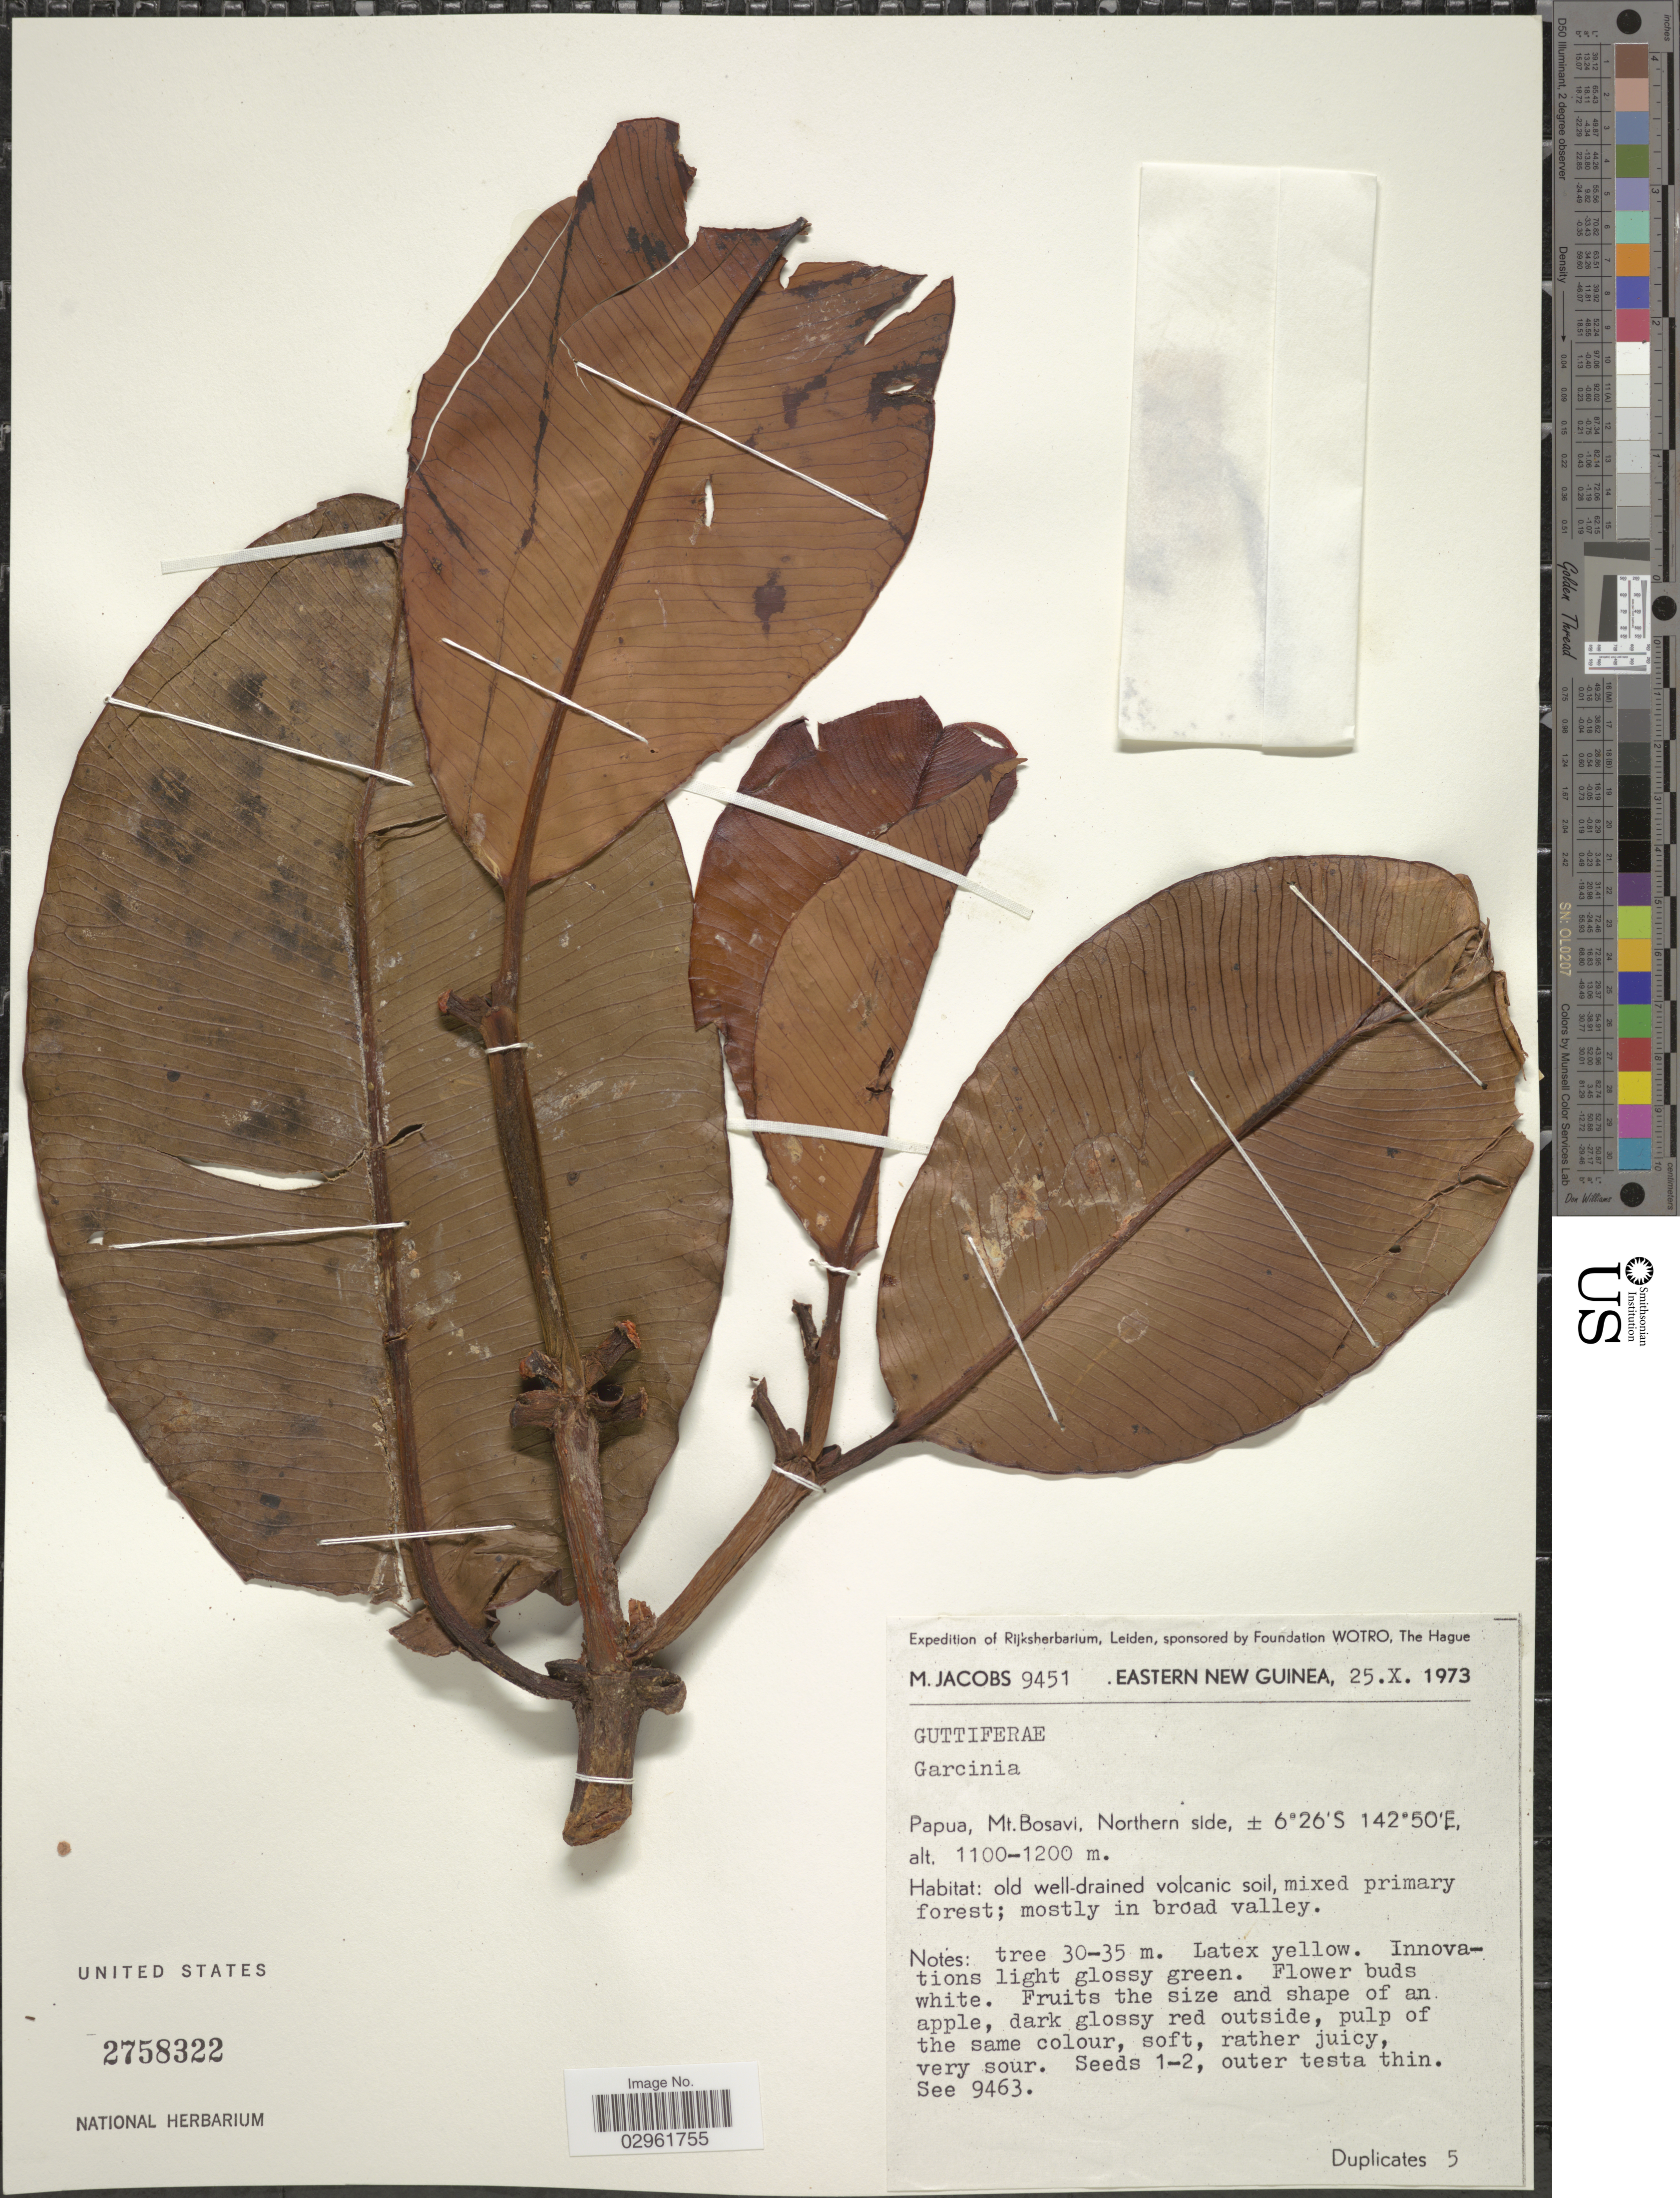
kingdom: Plantae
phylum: Tracheophyta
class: Magnoliopsida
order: Malpighiales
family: Clusiaceae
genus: Garcinia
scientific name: Garcinia sp.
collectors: M. Jacobs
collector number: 9451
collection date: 1973-10-25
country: Papua New Guinea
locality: Eastern New Guinea. Papua, Mt. Bosavi, Northern side.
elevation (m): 1100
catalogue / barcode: US 2758322